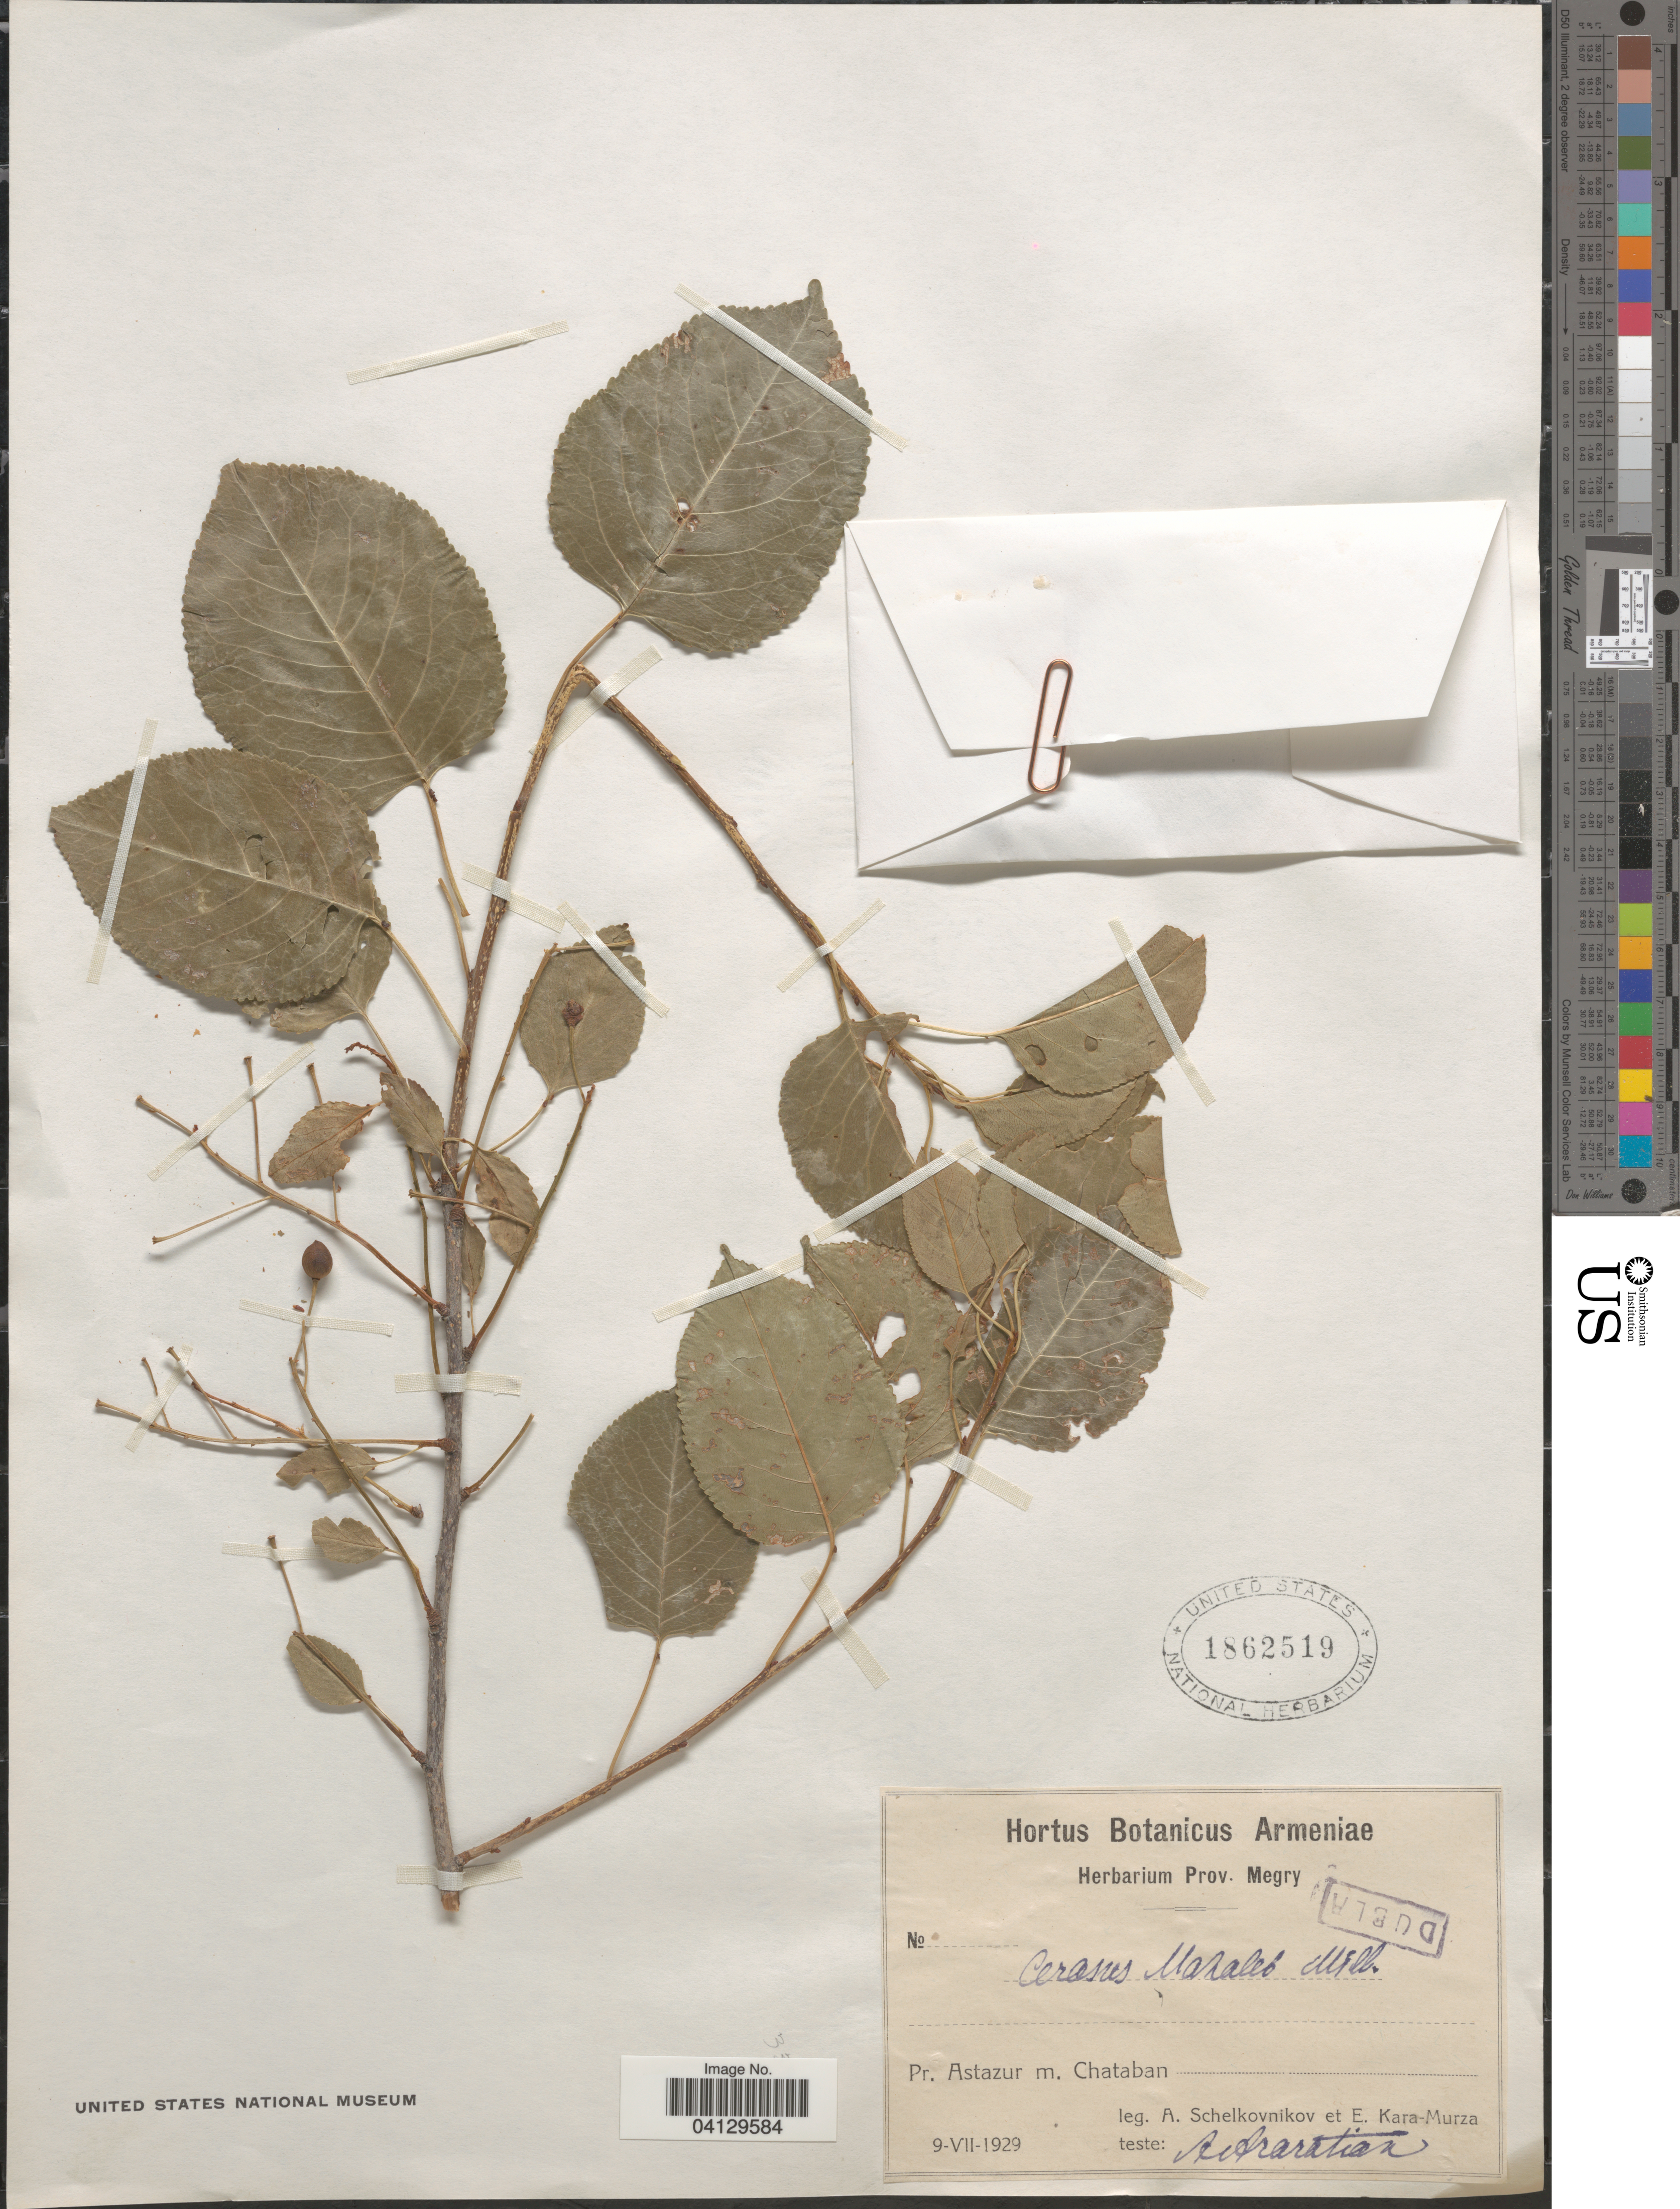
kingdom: Plantae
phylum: Tracheophyta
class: Magnoliopsida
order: Rosales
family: Rosaceae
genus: Cerasus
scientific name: Cerasus mahaleb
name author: (L.) Mill.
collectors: A. B. Schelkovnikov & E. Kara-Murza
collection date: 1929-07-09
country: Armenia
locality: Pr. Astazur m. Chataban.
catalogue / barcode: US 1862519